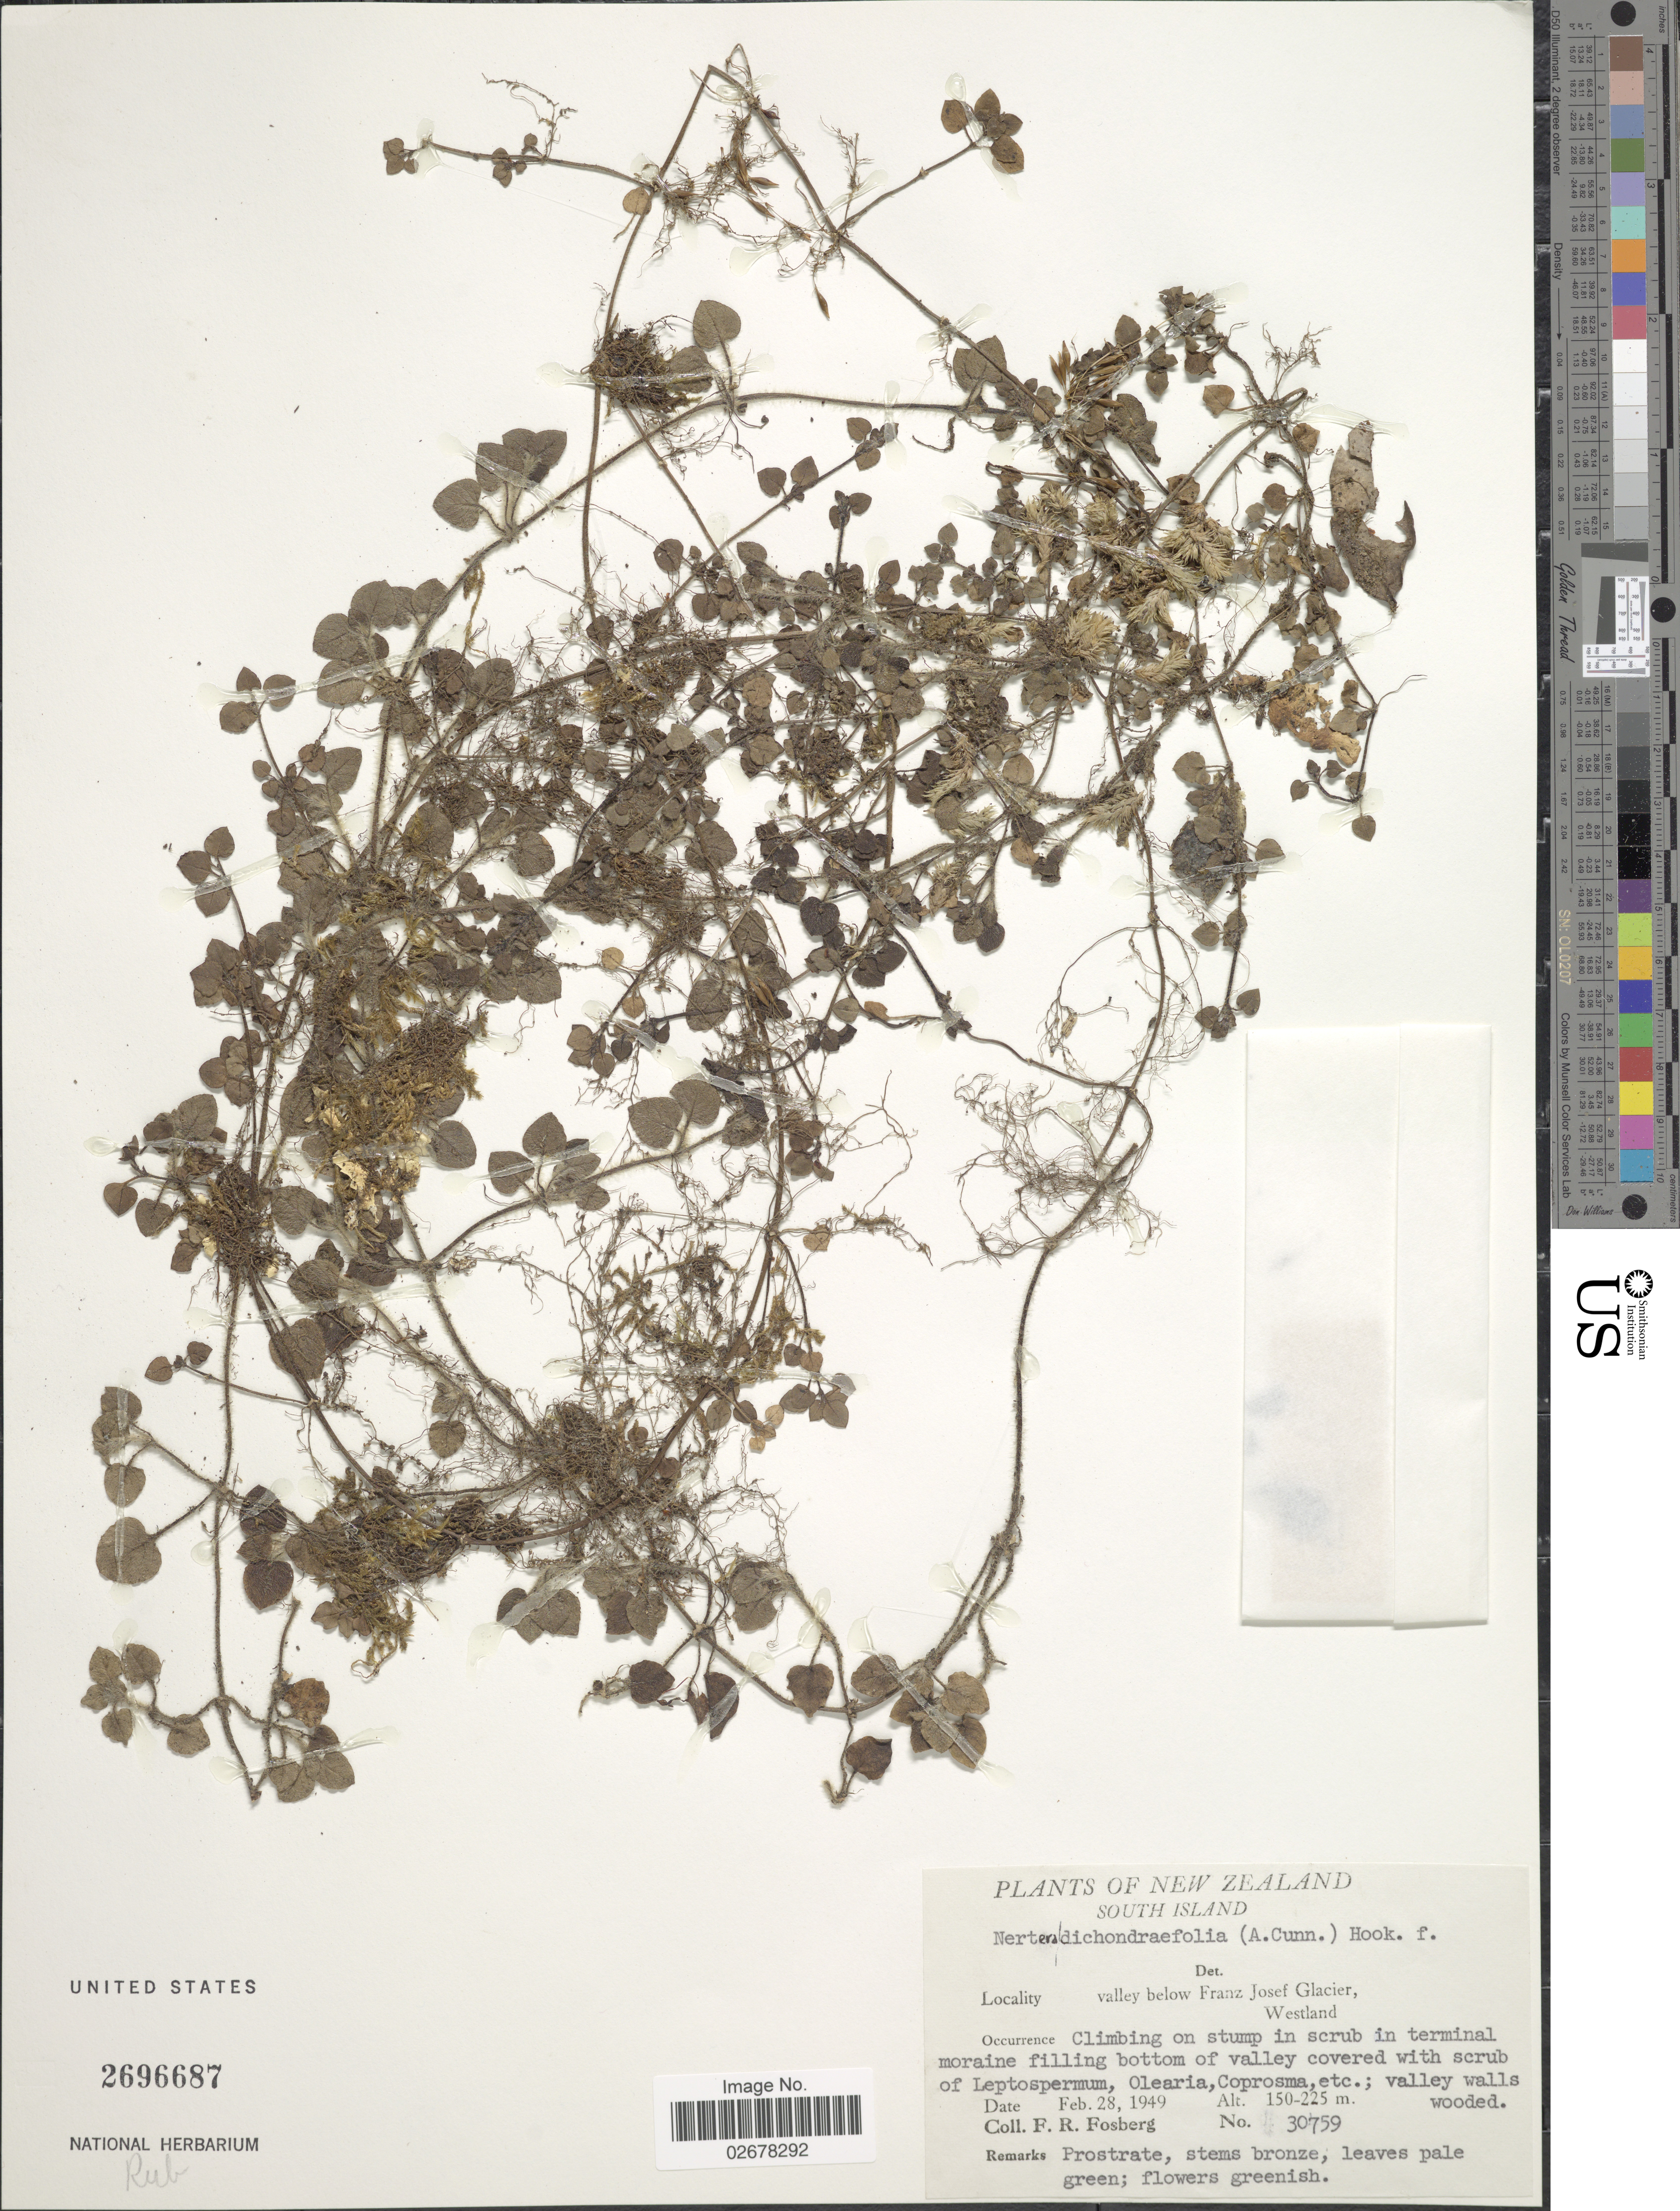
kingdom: Plantae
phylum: Tracheophyta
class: Magnoliopsida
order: Gentianales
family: Rubiaceae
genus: Nertera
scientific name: Nertera dichondrifolia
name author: Hook. f.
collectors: F. R. Fosberg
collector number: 30759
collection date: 1949-02-28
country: New Zealand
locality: South Island, valley below Franz Josef Glacier, Westland, in terminal morain filling bottom of valley.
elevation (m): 150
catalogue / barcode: US 2696687